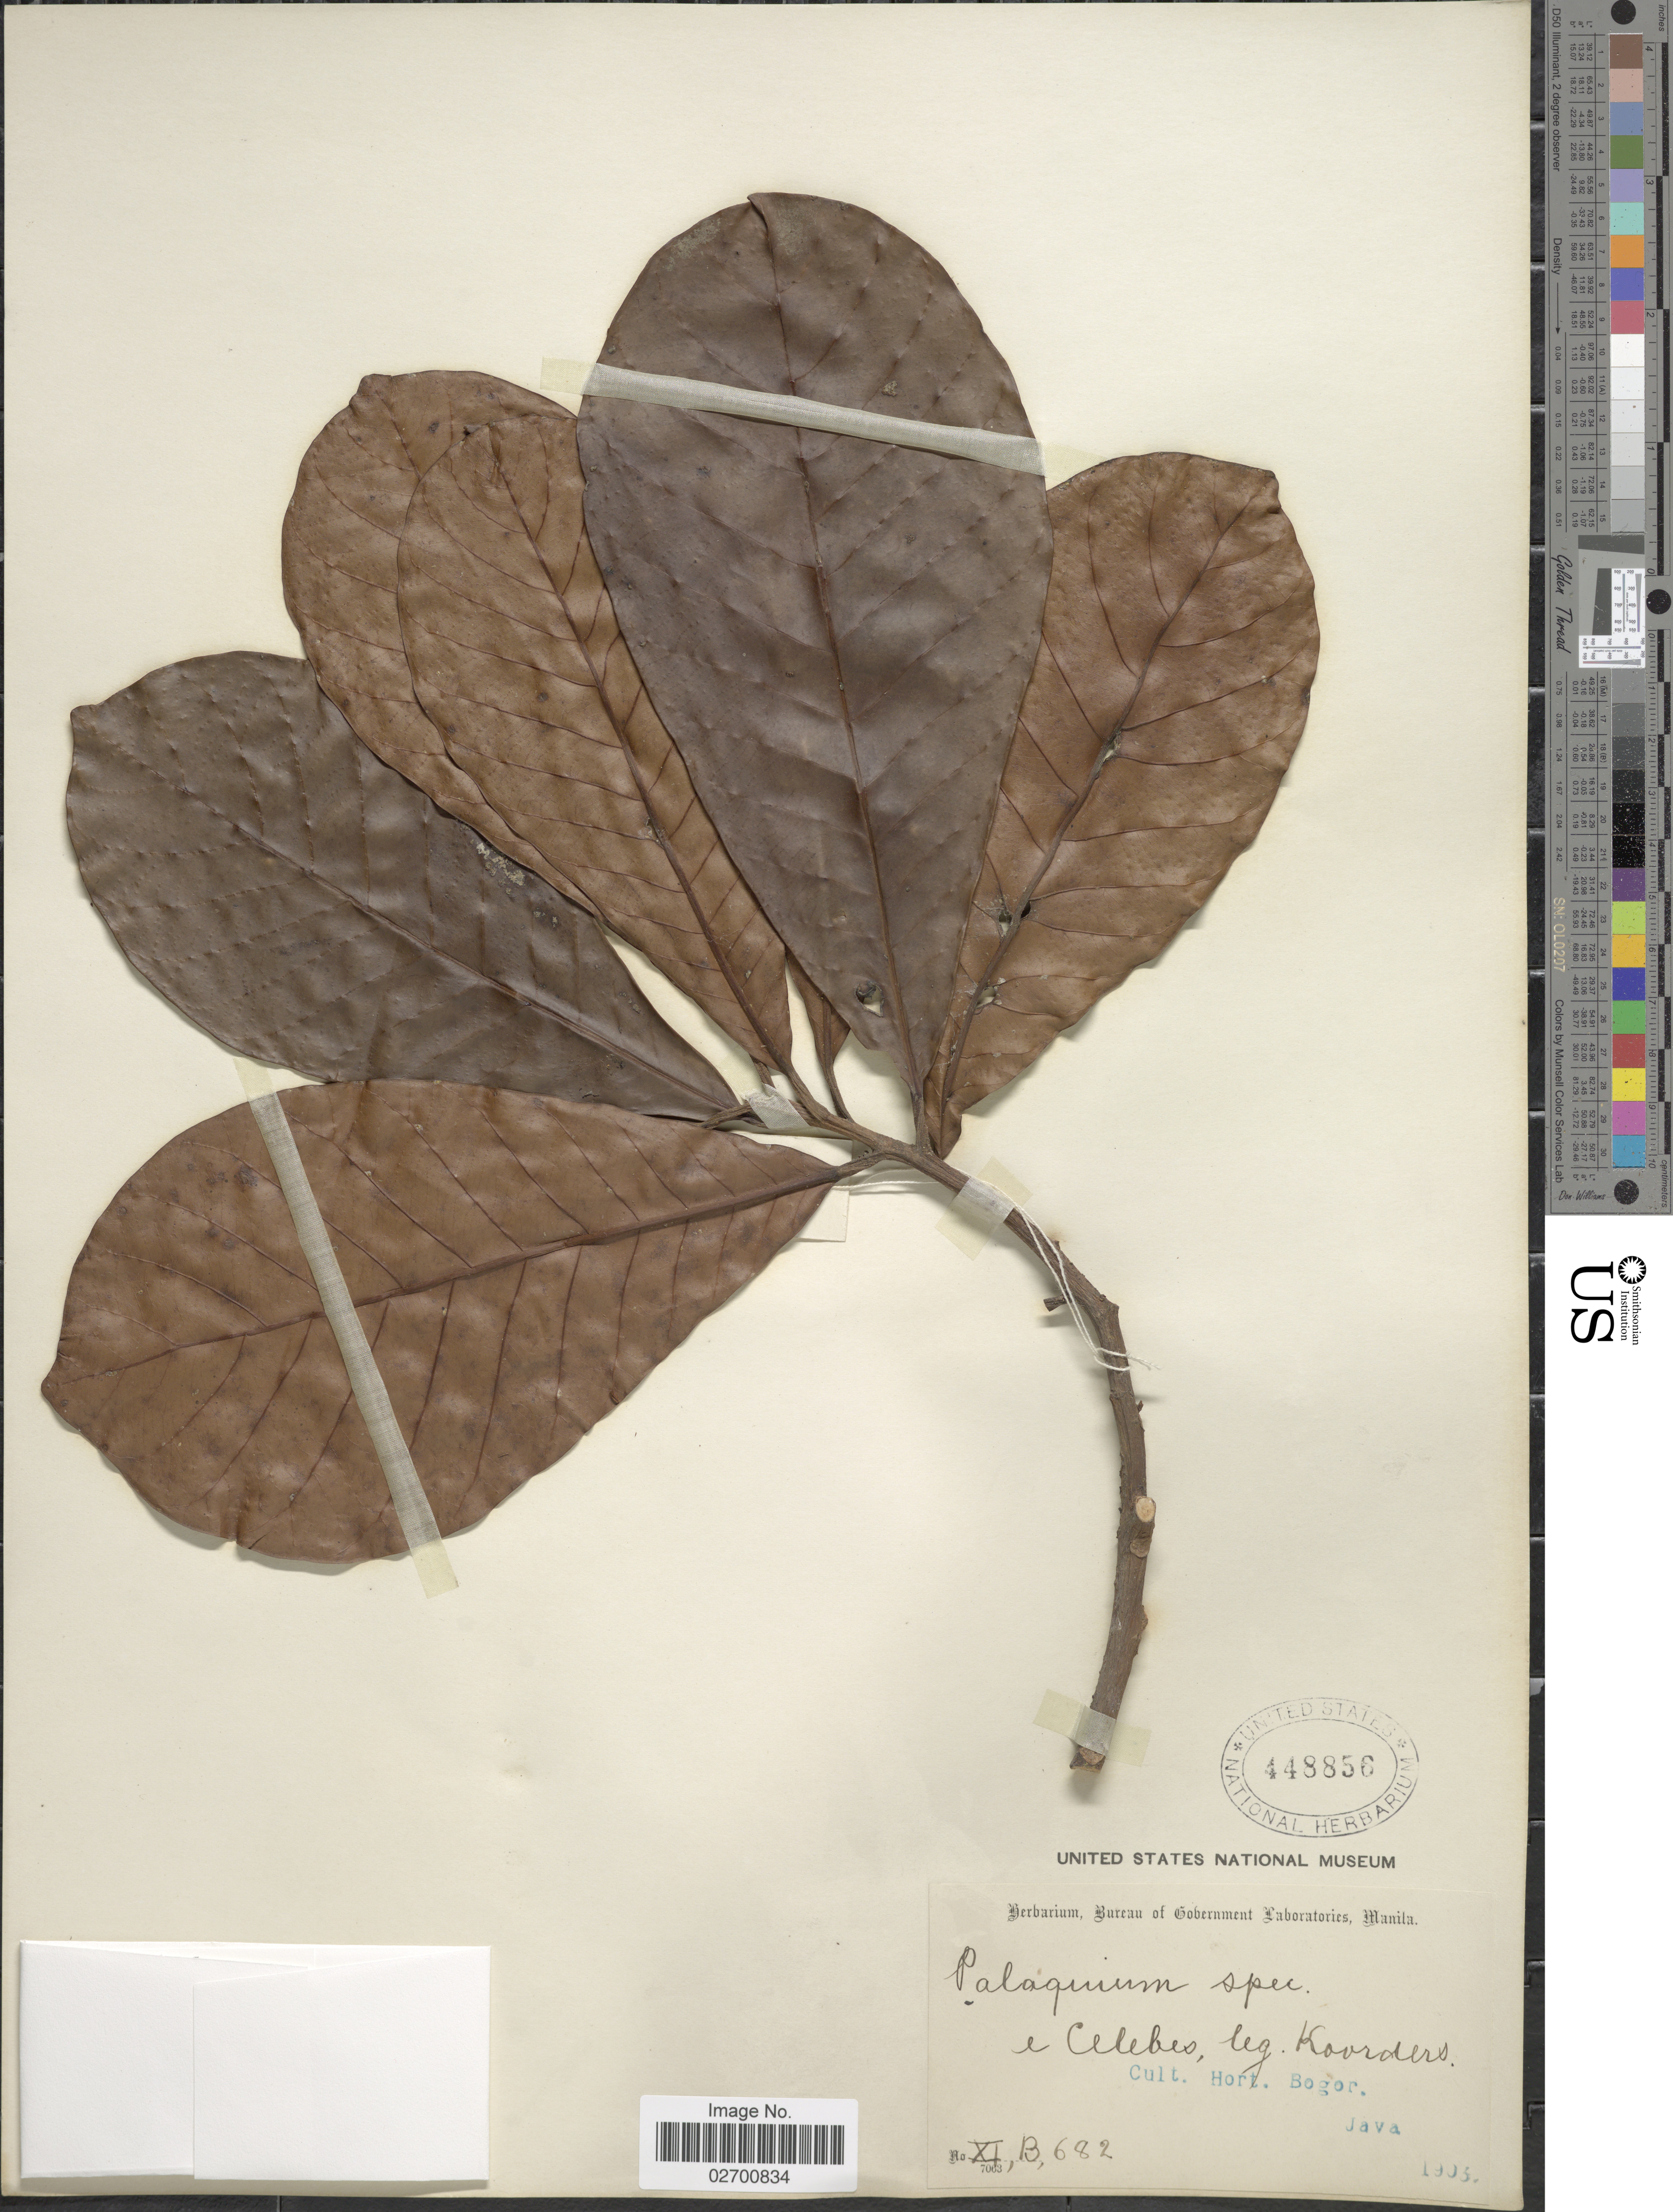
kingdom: Plantae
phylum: Tracheophyta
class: Magnoliopsida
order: Ericales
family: Sapotaceae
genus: Palaquium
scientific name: Palaquium sp.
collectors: Koorders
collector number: XI, B, 682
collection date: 1903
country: Indonesia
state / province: Java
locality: Cult. Hort. Bogor. e Celebes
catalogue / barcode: US 448856